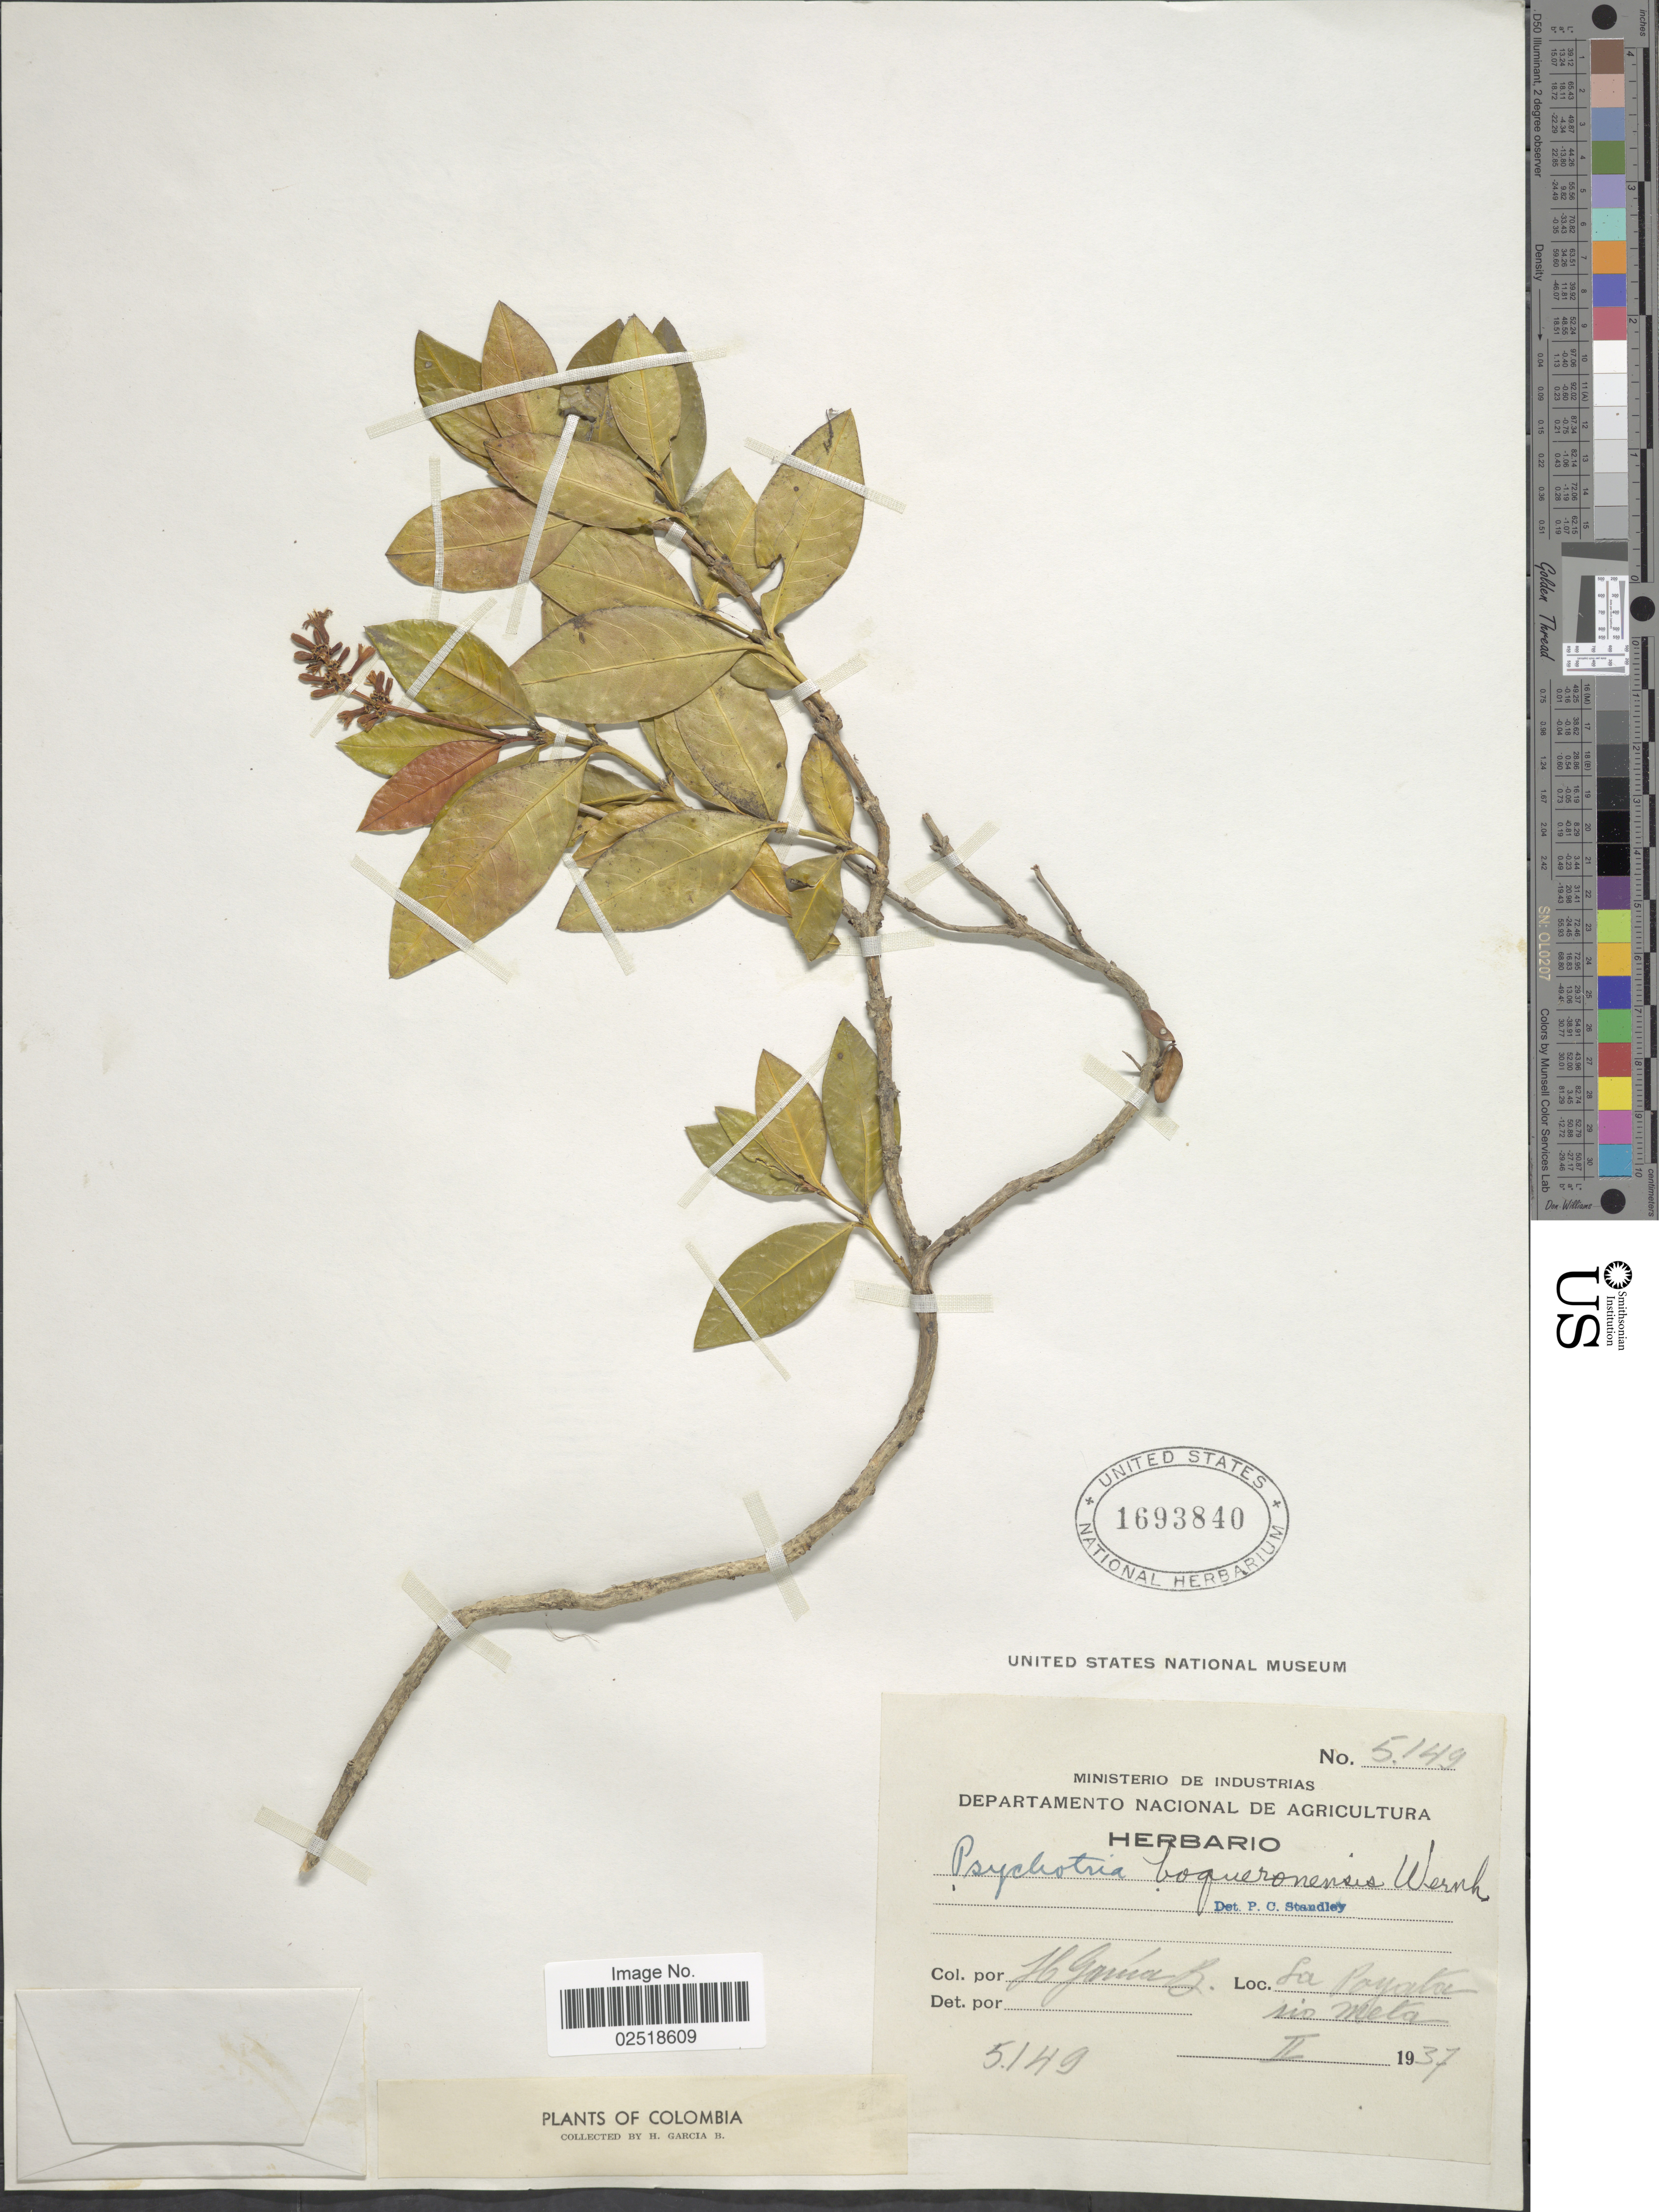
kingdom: Plantae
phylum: Tracheophyta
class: Magnoliopsida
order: Gentianales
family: Rubiaceae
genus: Psychotria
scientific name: Psychotria boqueronensis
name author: Wernham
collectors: H. García Barriga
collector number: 5149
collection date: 1937-02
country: Colombia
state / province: Meta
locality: La Payata rio Meta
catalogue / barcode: US 1693840